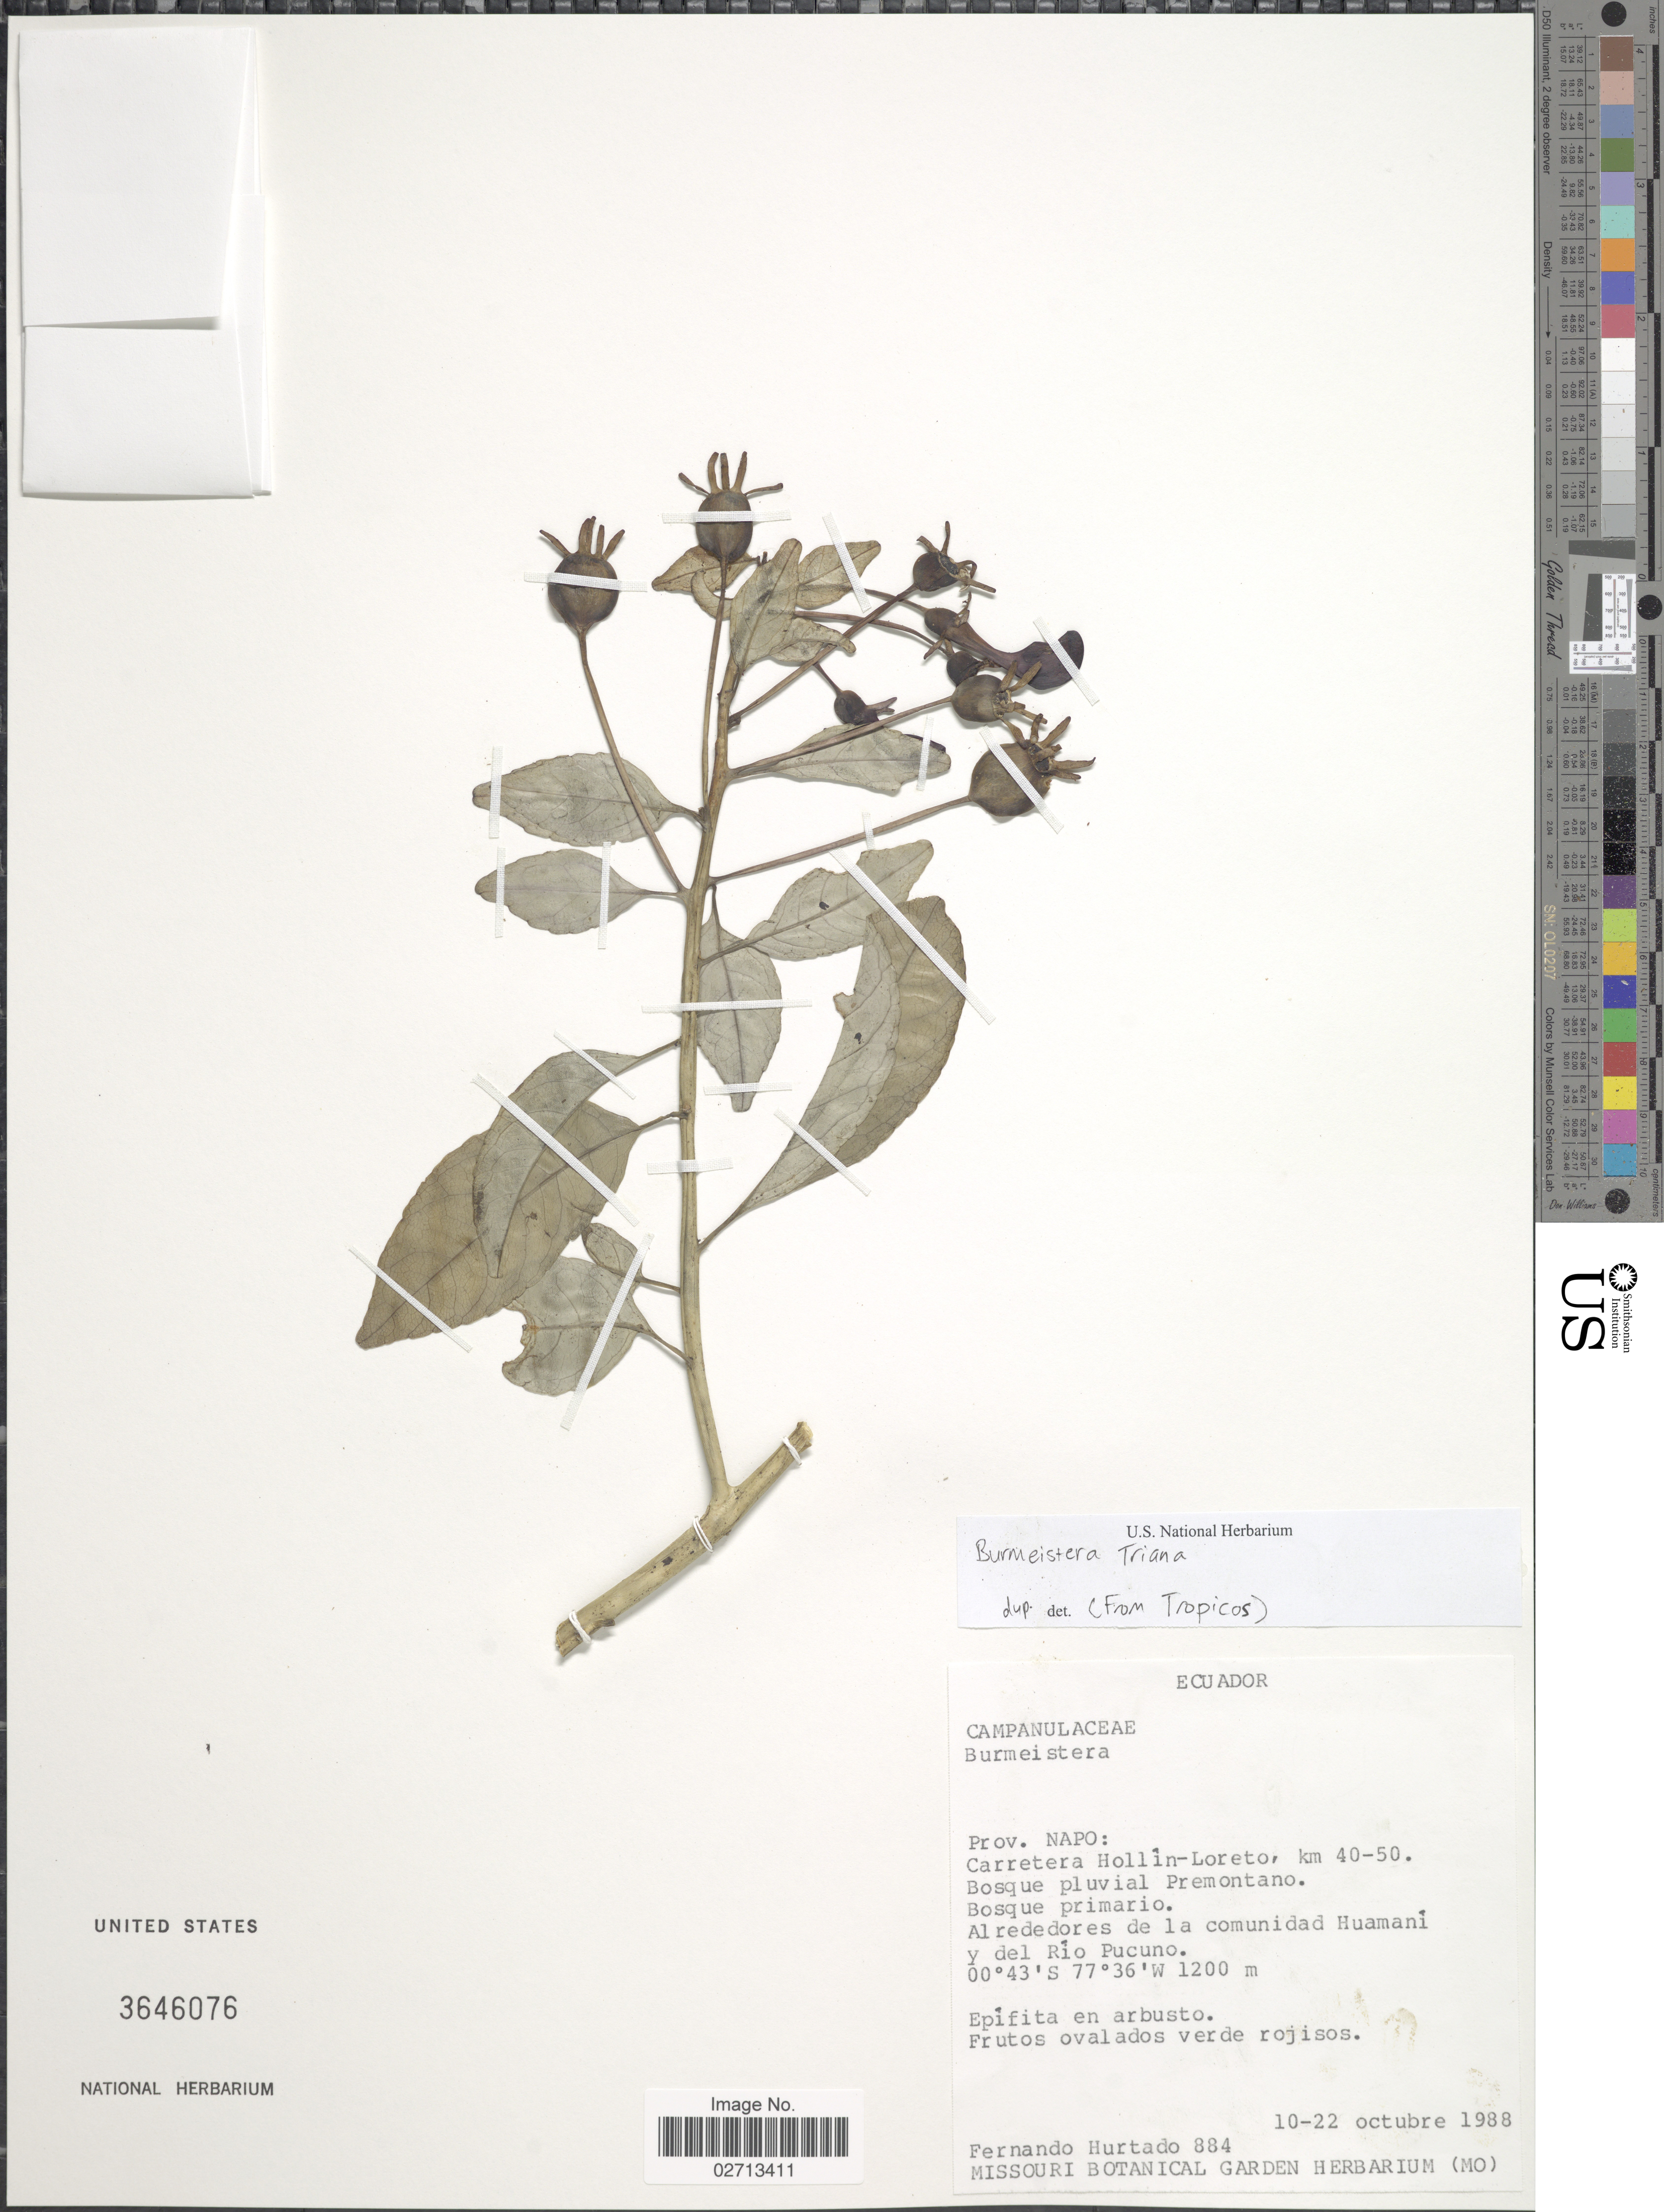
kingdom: Plantae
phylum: Tracheophyta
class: Magnoliopsida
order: Asterales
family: Campanulaceae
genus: Burmeistera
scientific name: Burmeistera sp.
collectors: F. Hurtado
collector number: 884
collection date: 1988-10-10/1988-10-22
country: Ecuador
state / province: Napo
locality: Carretera Hollín-Loreto, km 40-50.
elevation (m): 1200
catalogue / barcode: US 3646076